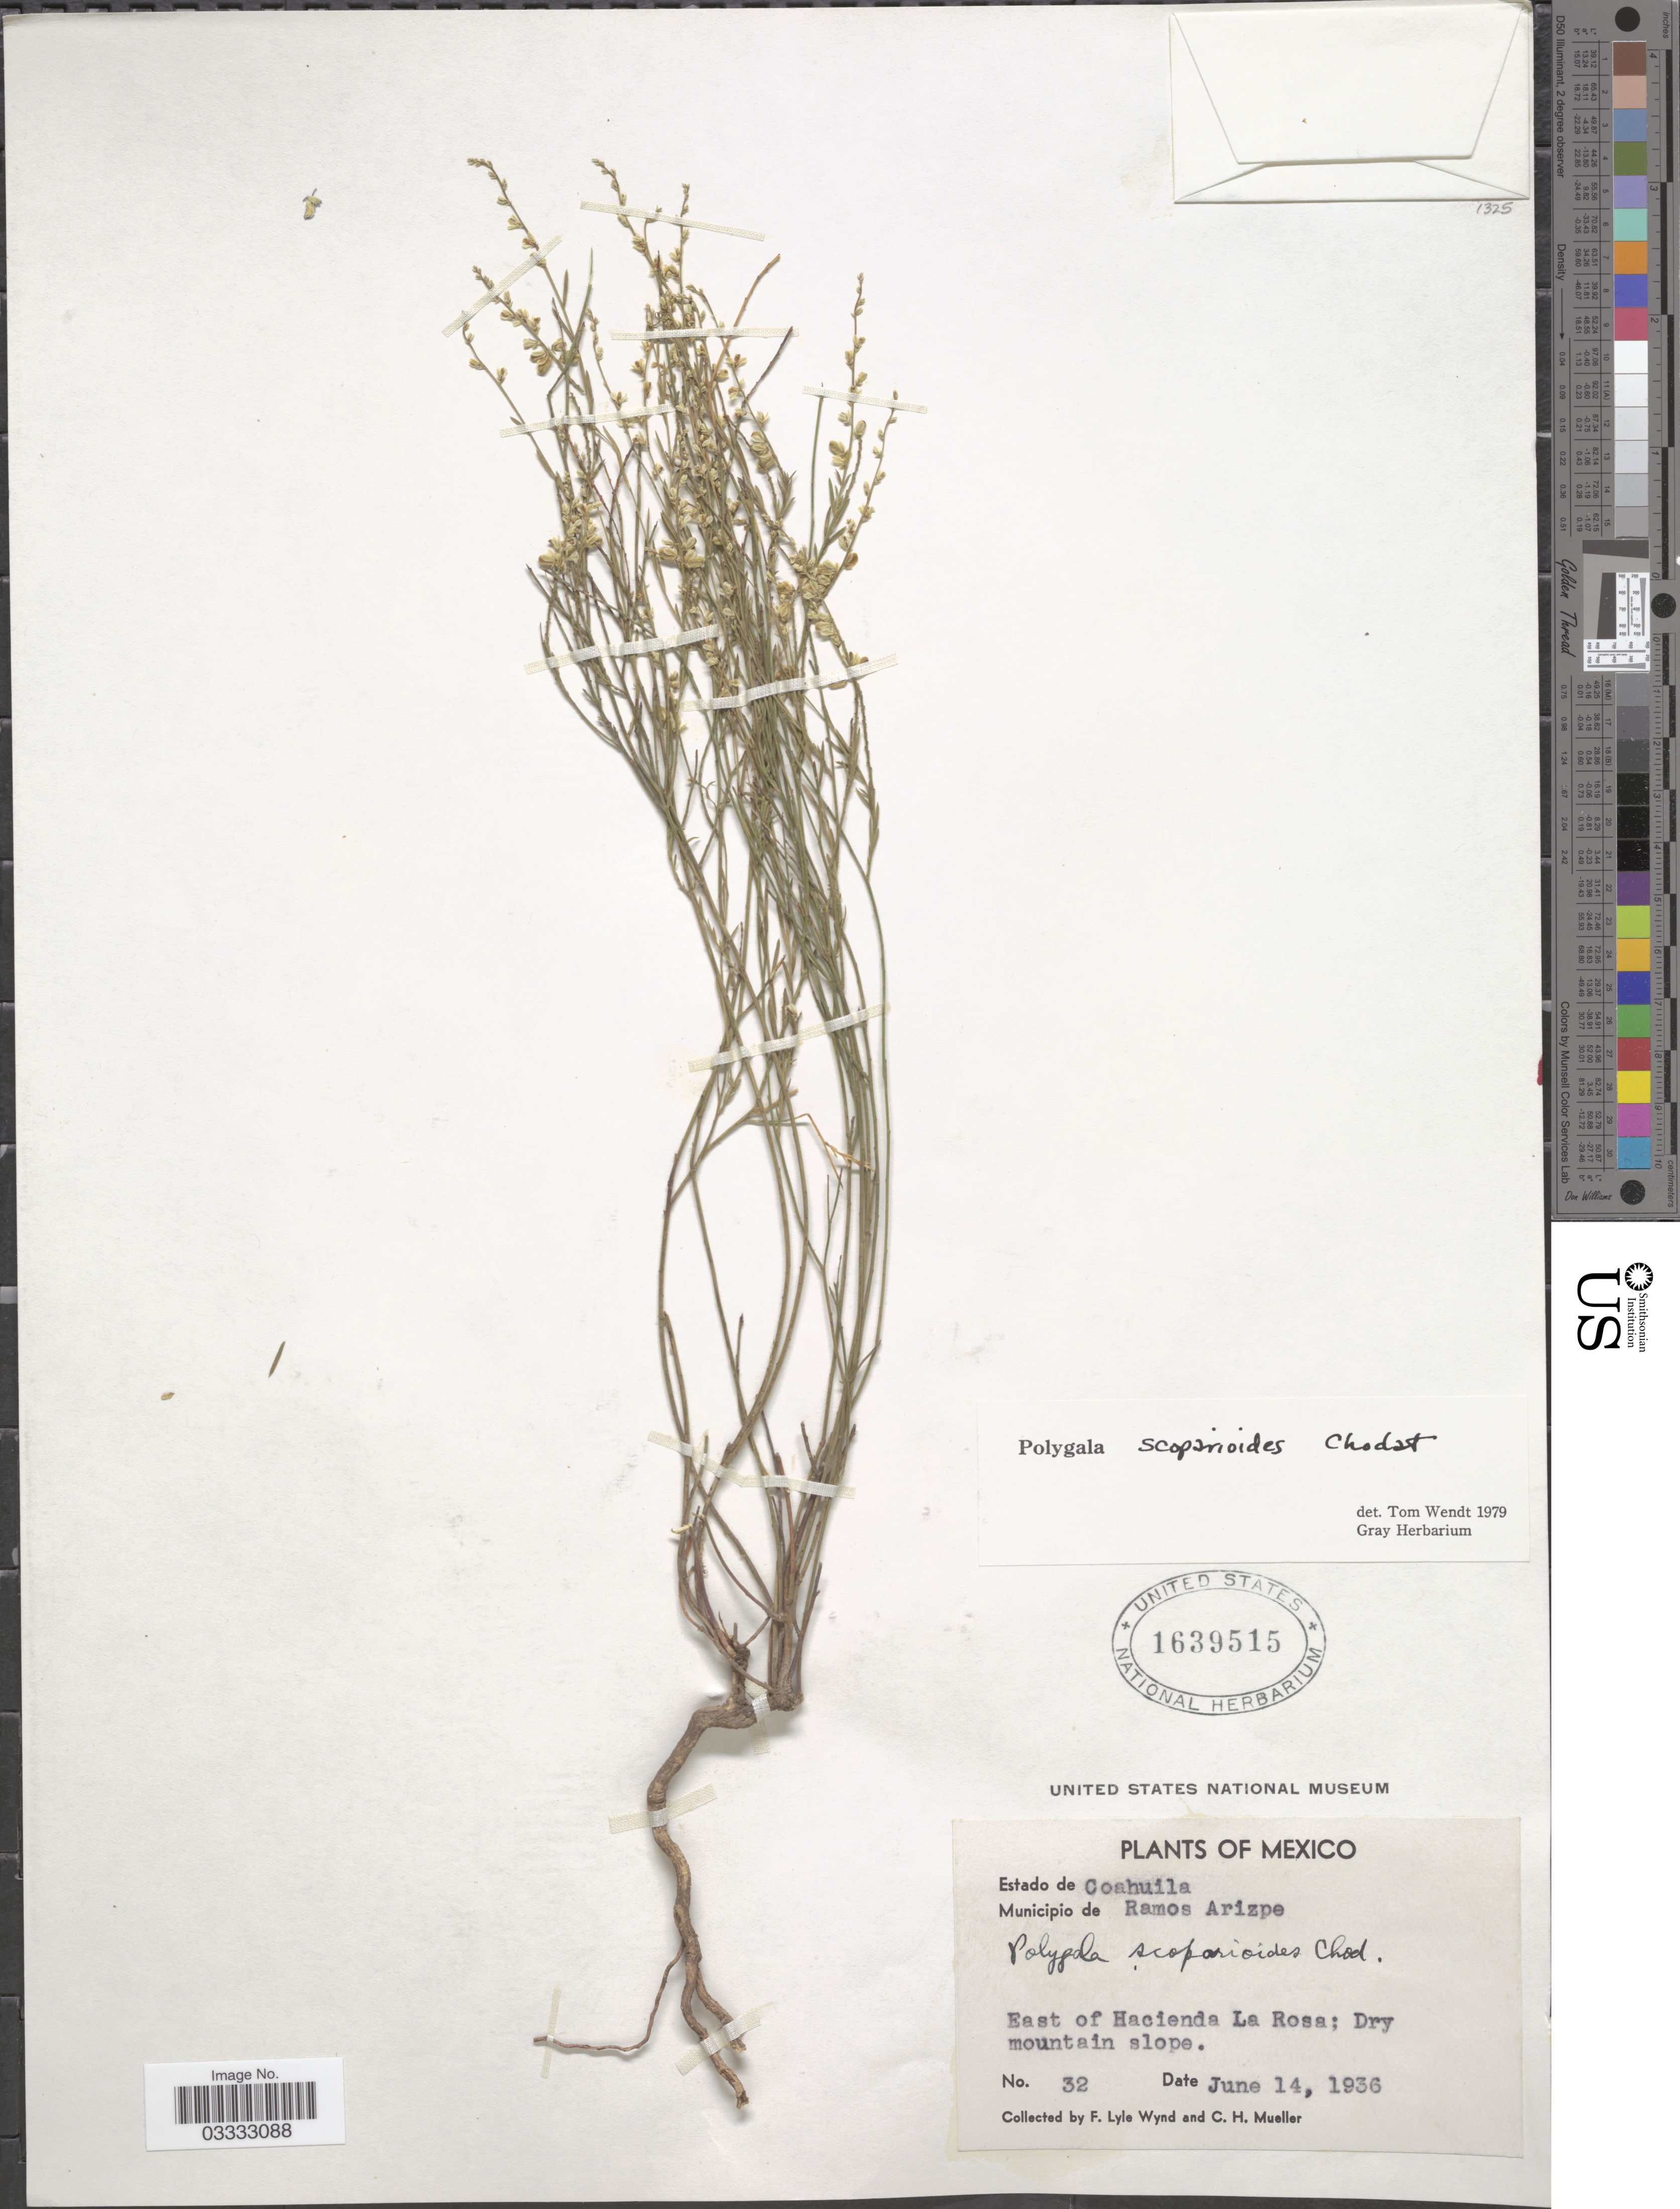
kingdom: Plantae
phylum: Tracheophyta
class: Magnoliopsida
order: Fabales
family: Polygalaceae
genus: Polygala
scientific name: Polygala scoparioides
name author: Chodat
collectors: F. L. Wynd & C. H. Mueller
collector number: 32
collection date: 1936-06-14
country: Mexico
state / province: Coahuila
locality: Municipio de Ramos Arizpe. East of Hacienda La Rosa; Dry mountain slope.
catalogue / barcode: US 1639515